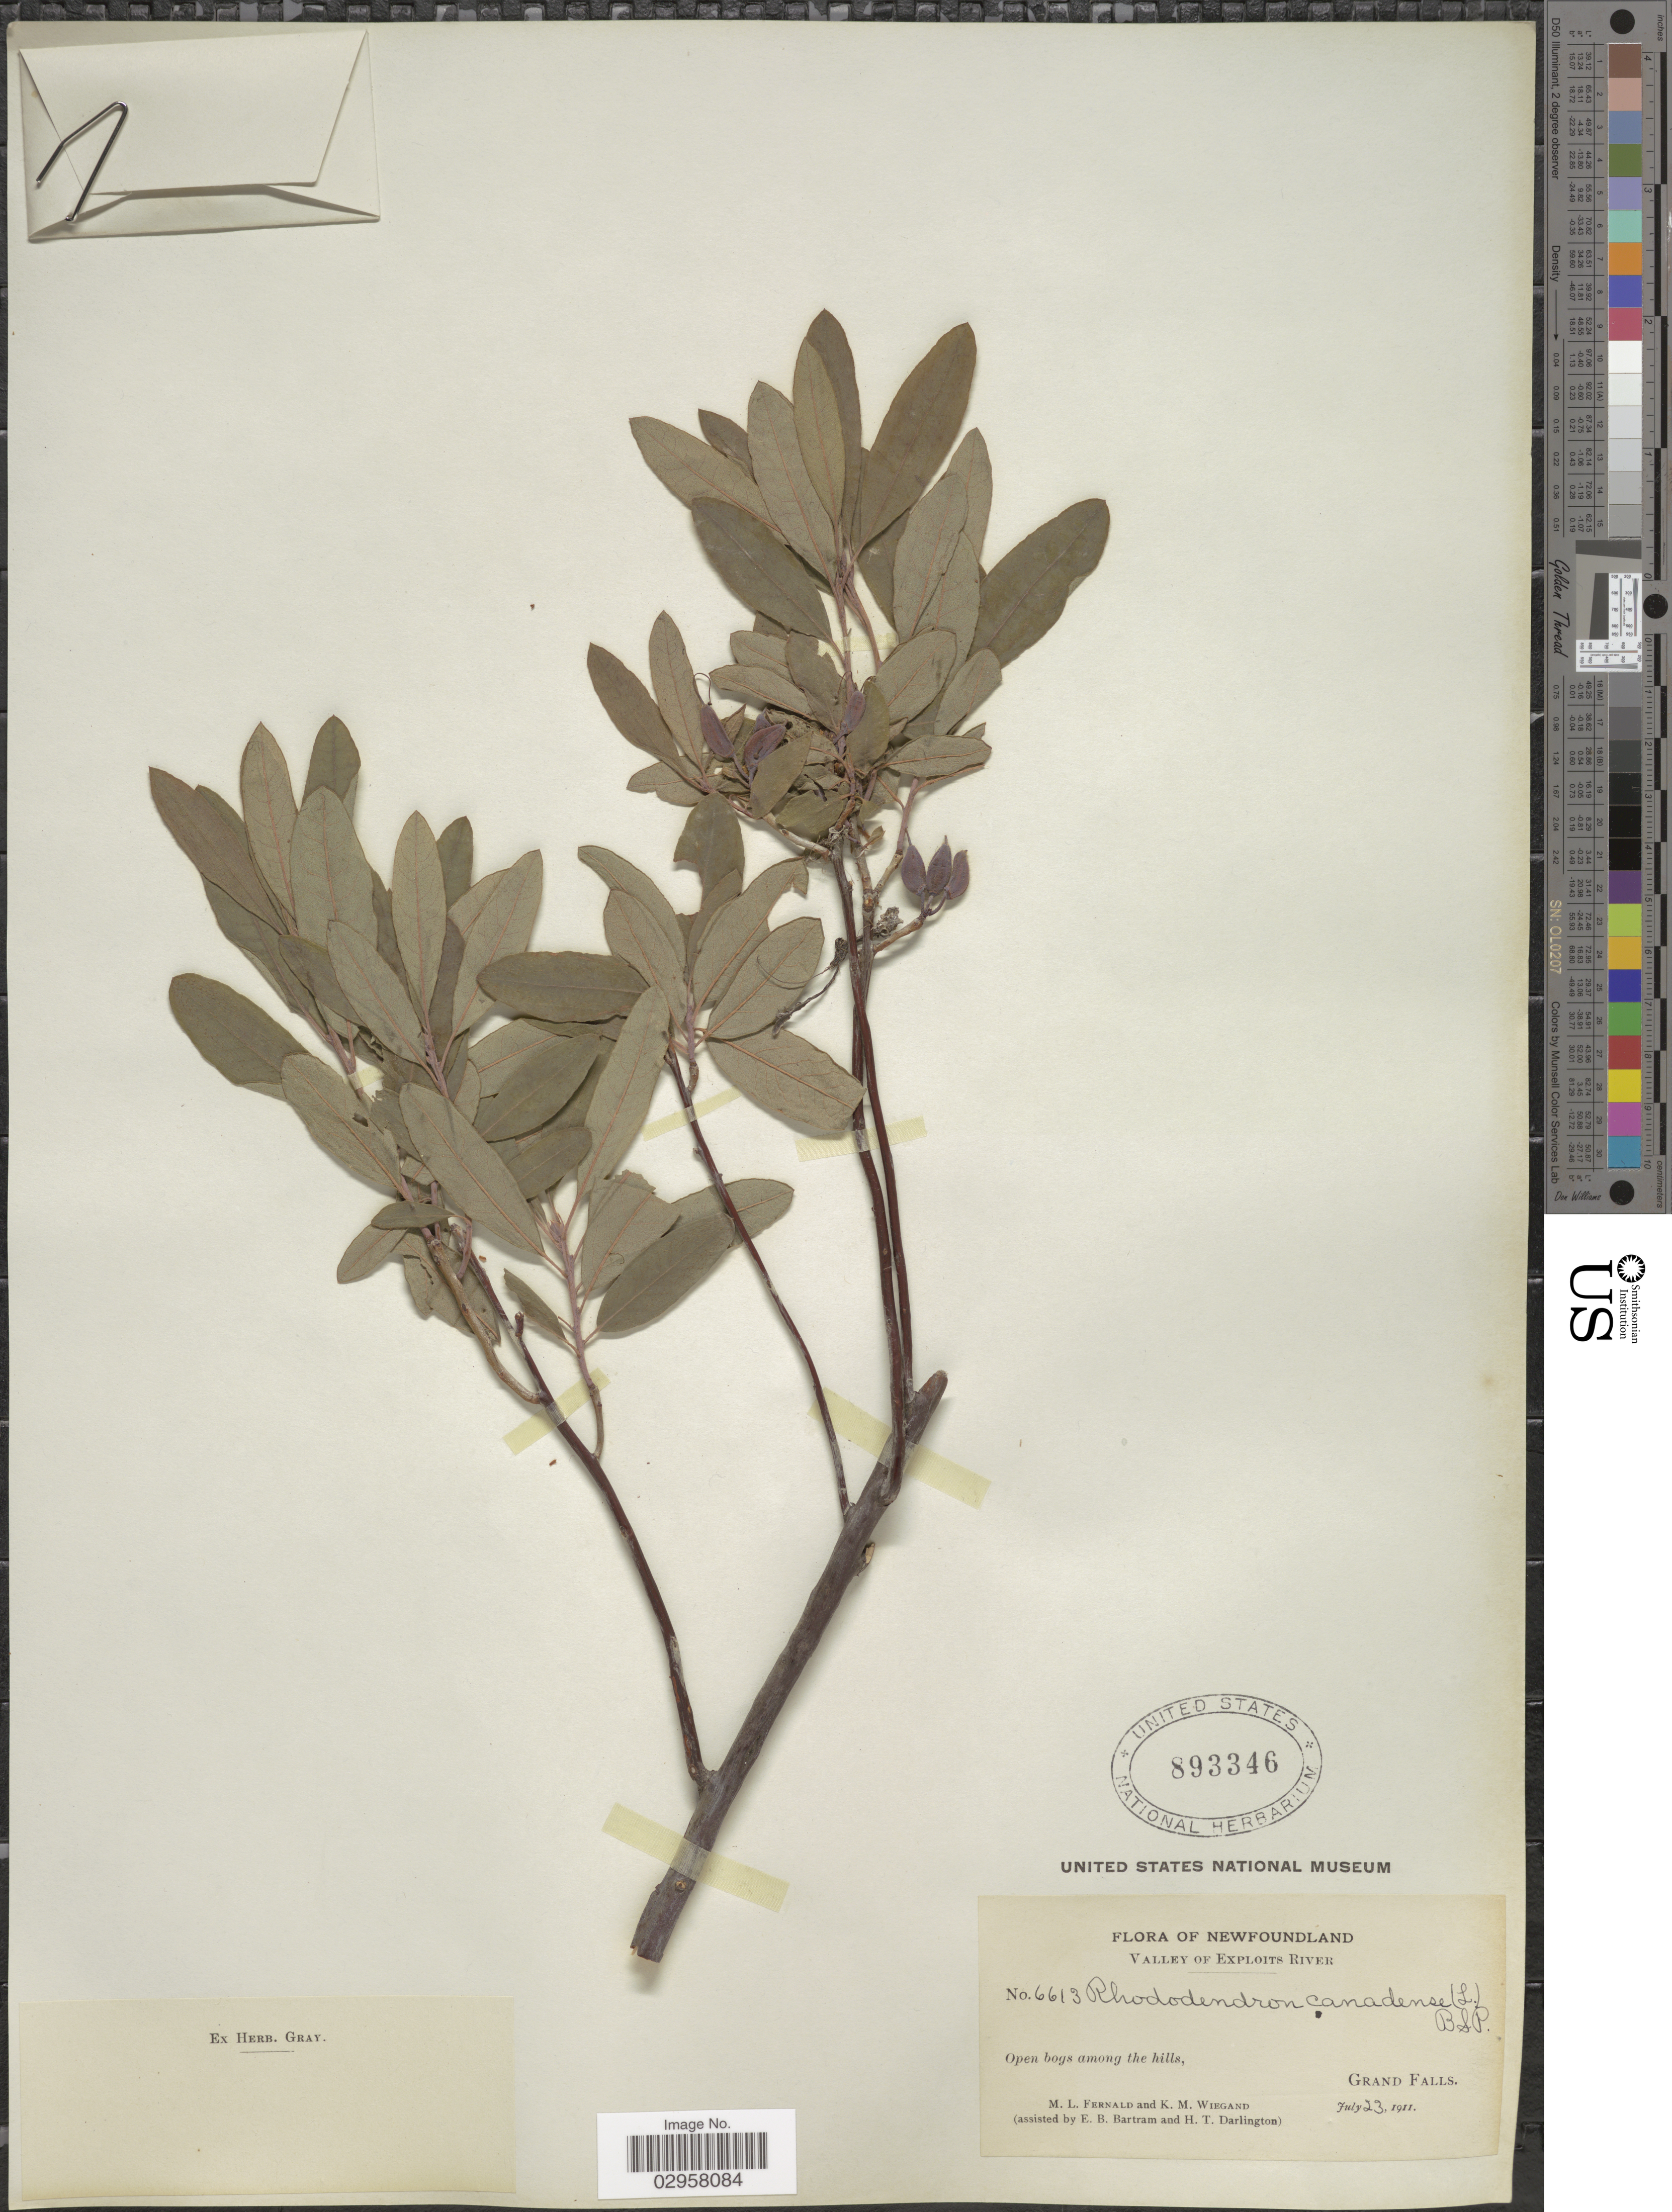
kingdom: Plantae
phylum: Tracheophyta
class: Magnoliopsida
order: Ericales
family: Ericaceae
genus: Rhododendron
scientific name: Rhododendron canadense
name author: (L.) Torr.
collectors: M. L. Fernald, K. M. Wiegand, E. B. Bartram & H. Darlington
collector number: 6613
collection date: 1911-07-23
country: Canada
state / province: Newfoundland and Labrador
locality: Valley of Exploits River. Grand Falls.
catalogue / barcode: US 893346